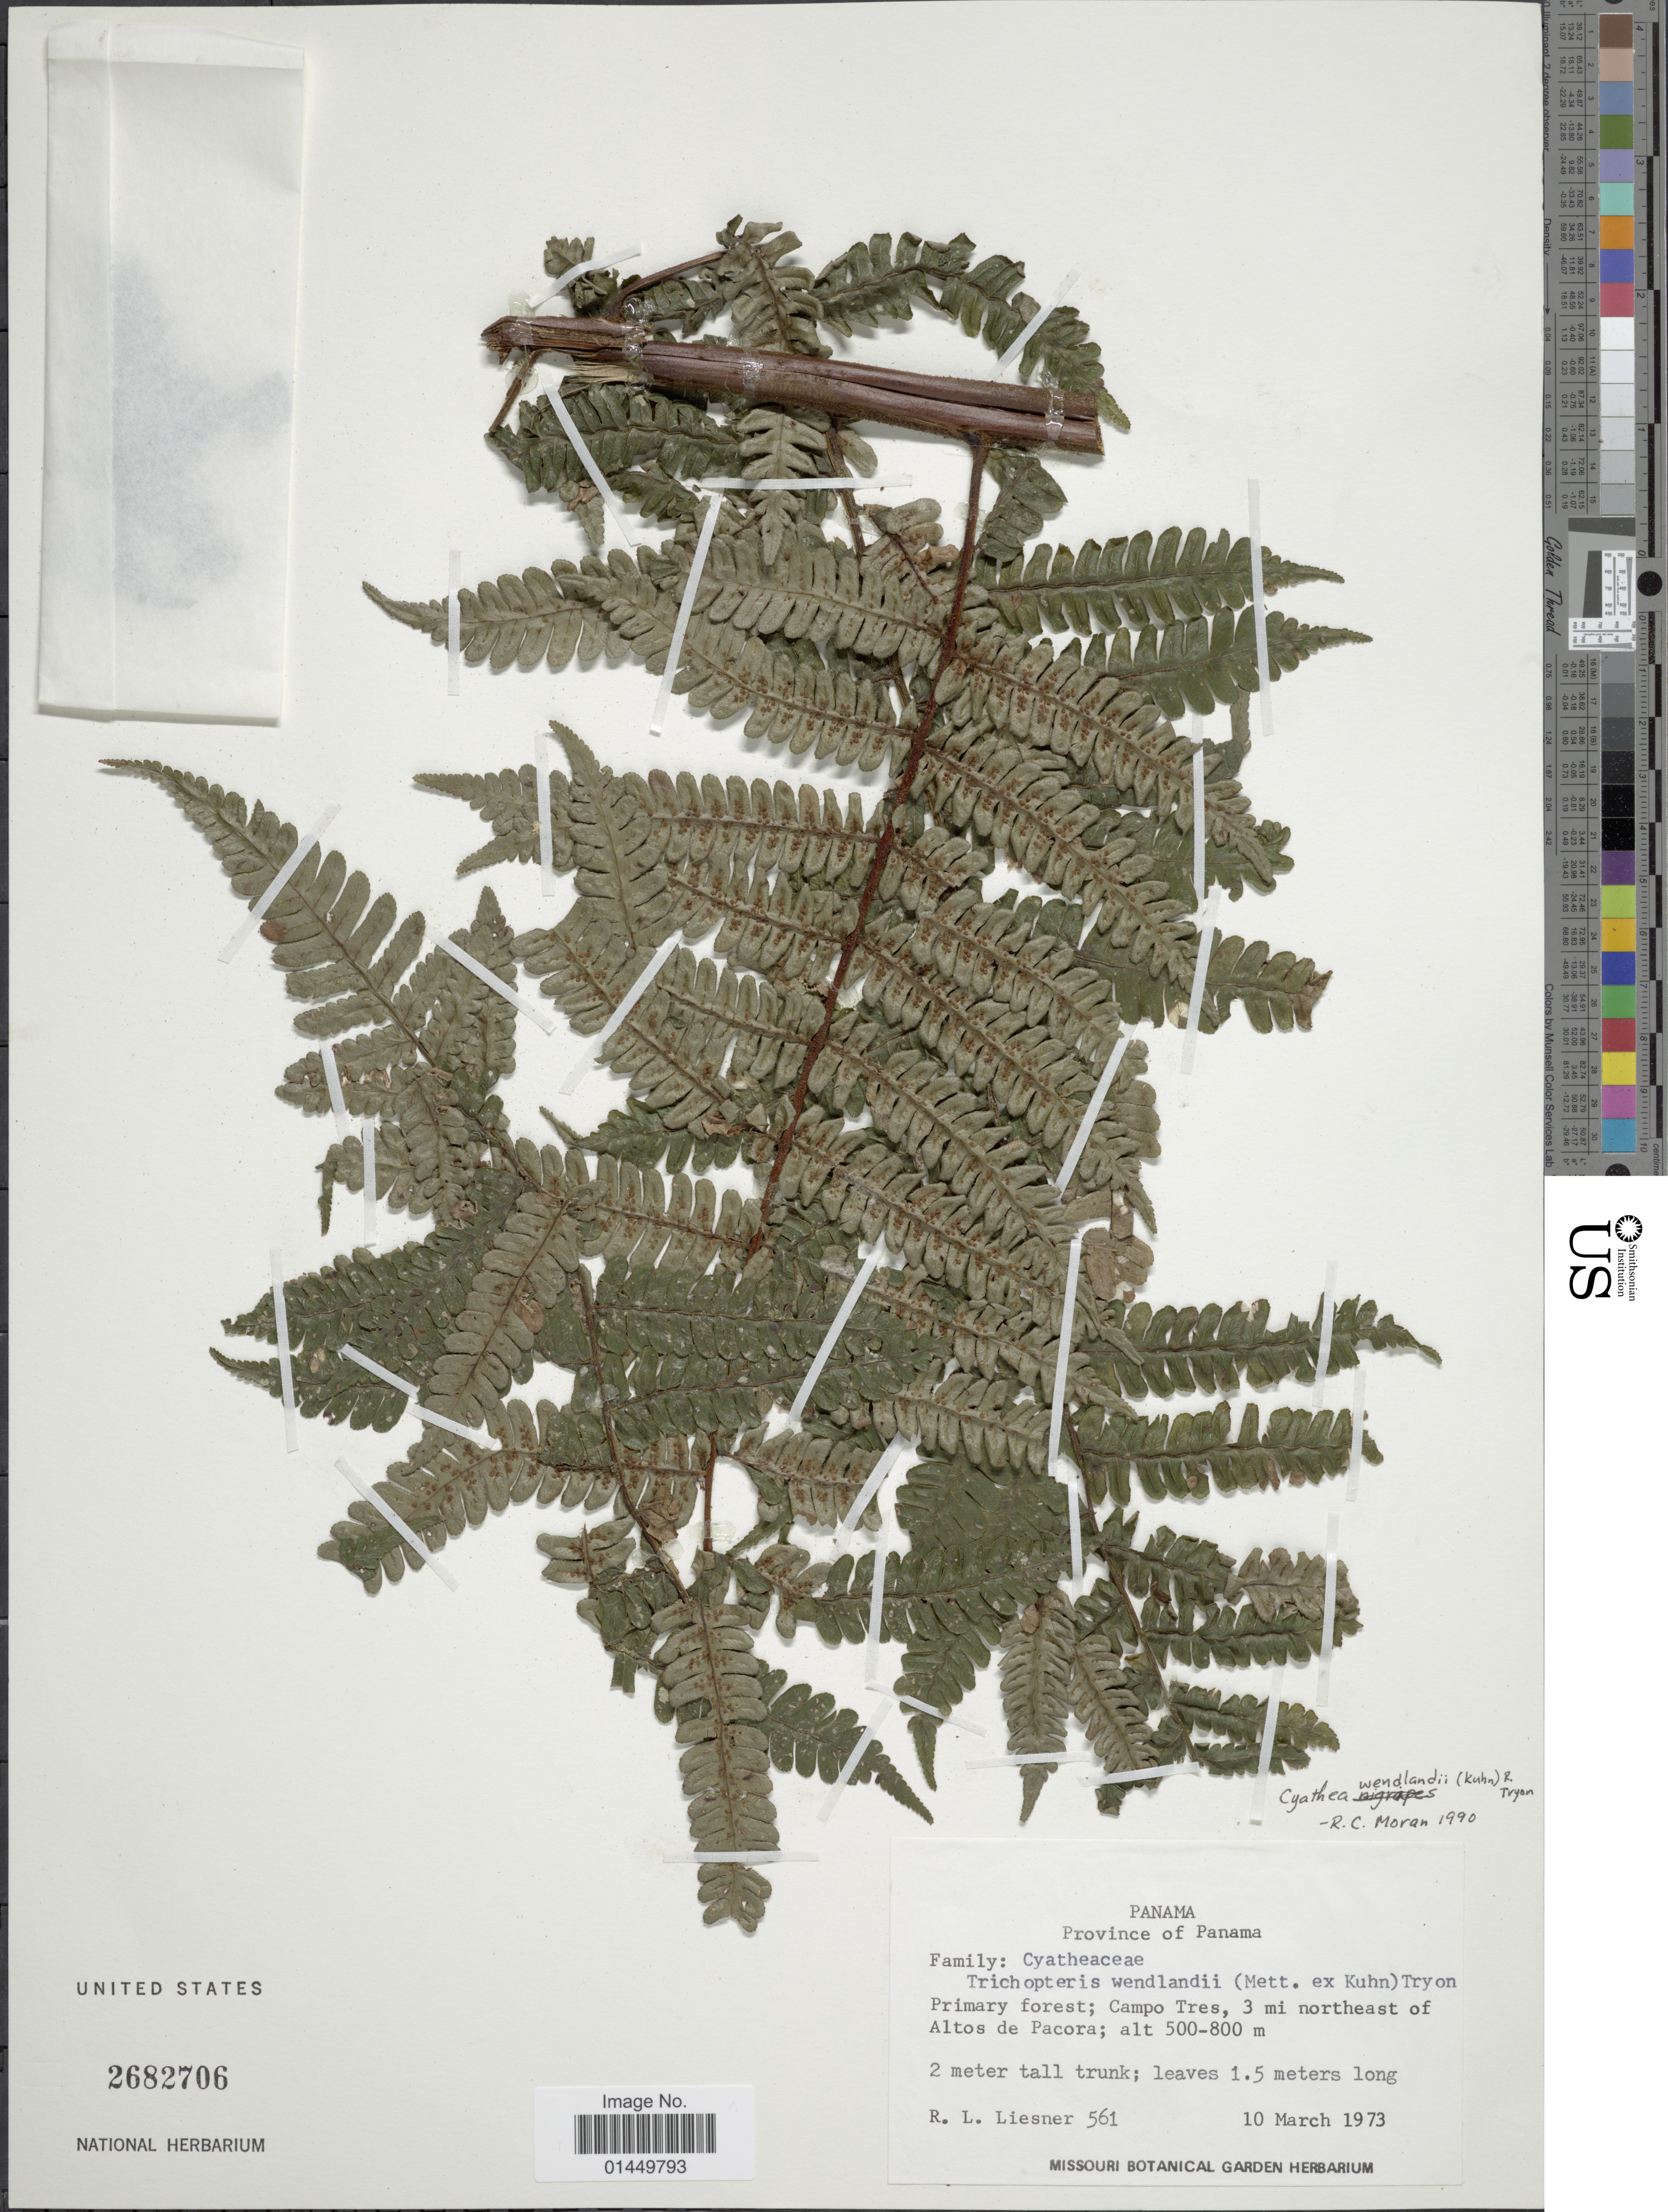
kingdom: Plantae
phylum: Tracheophyta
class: Polypodiopsida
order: Cyatheales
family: Cyatheaceae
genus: Cyathea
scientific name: Cyathea wendlandii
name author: (Mett. ex Kuhn) Domin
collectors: R. L. Liesner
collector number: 561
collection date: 1973-03-10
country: Panama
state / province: Panamá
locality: Province of Panama, Primary forest, Campo Tres, 3 mi northeast of Altos de Pacora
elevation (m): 500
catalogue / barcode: US 2682706